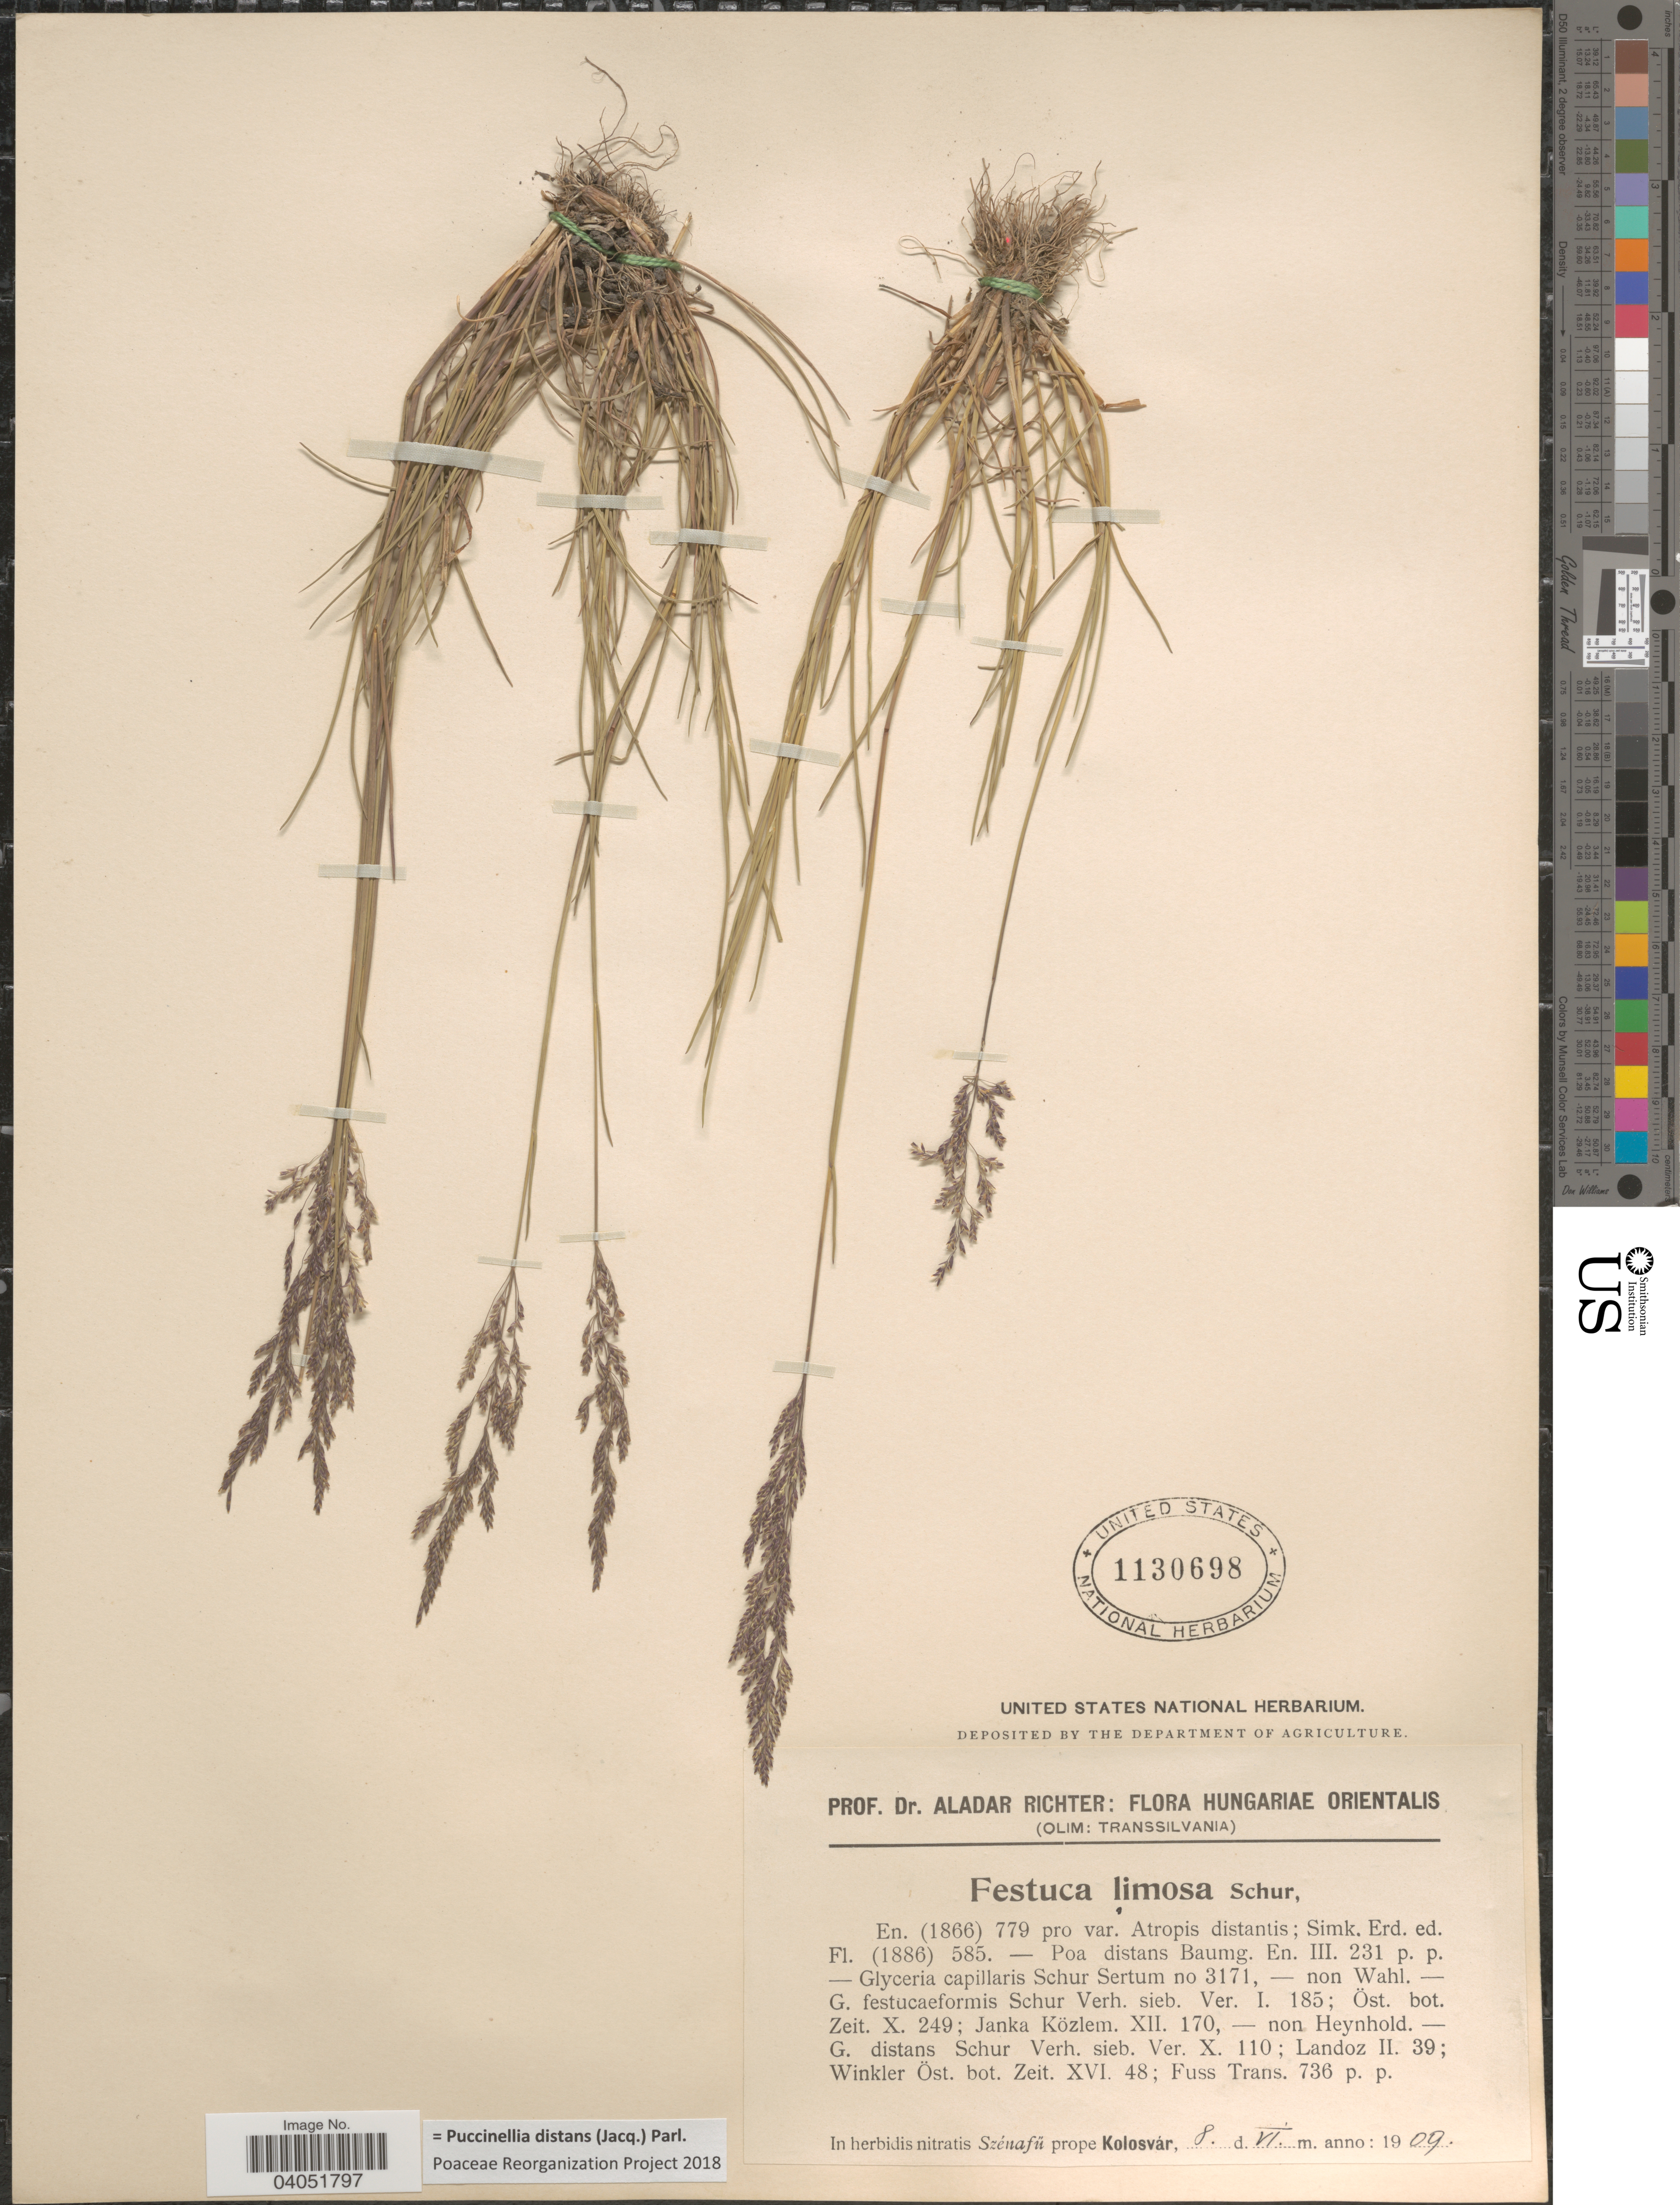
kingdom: Plantae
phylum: Tracheophyta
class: Liliopsida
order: Poales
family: Poaceae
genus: Puccinellia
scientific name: Puccinellia distans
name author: (Jacq.) Parl.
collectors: A. Richter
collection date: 1909-06-08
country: Hungary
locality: Hungariae Orientalis. (Olim: Transsilvania). In herbidis nitratis Szénafü prope Kolosvár.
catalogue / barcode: US 1130698